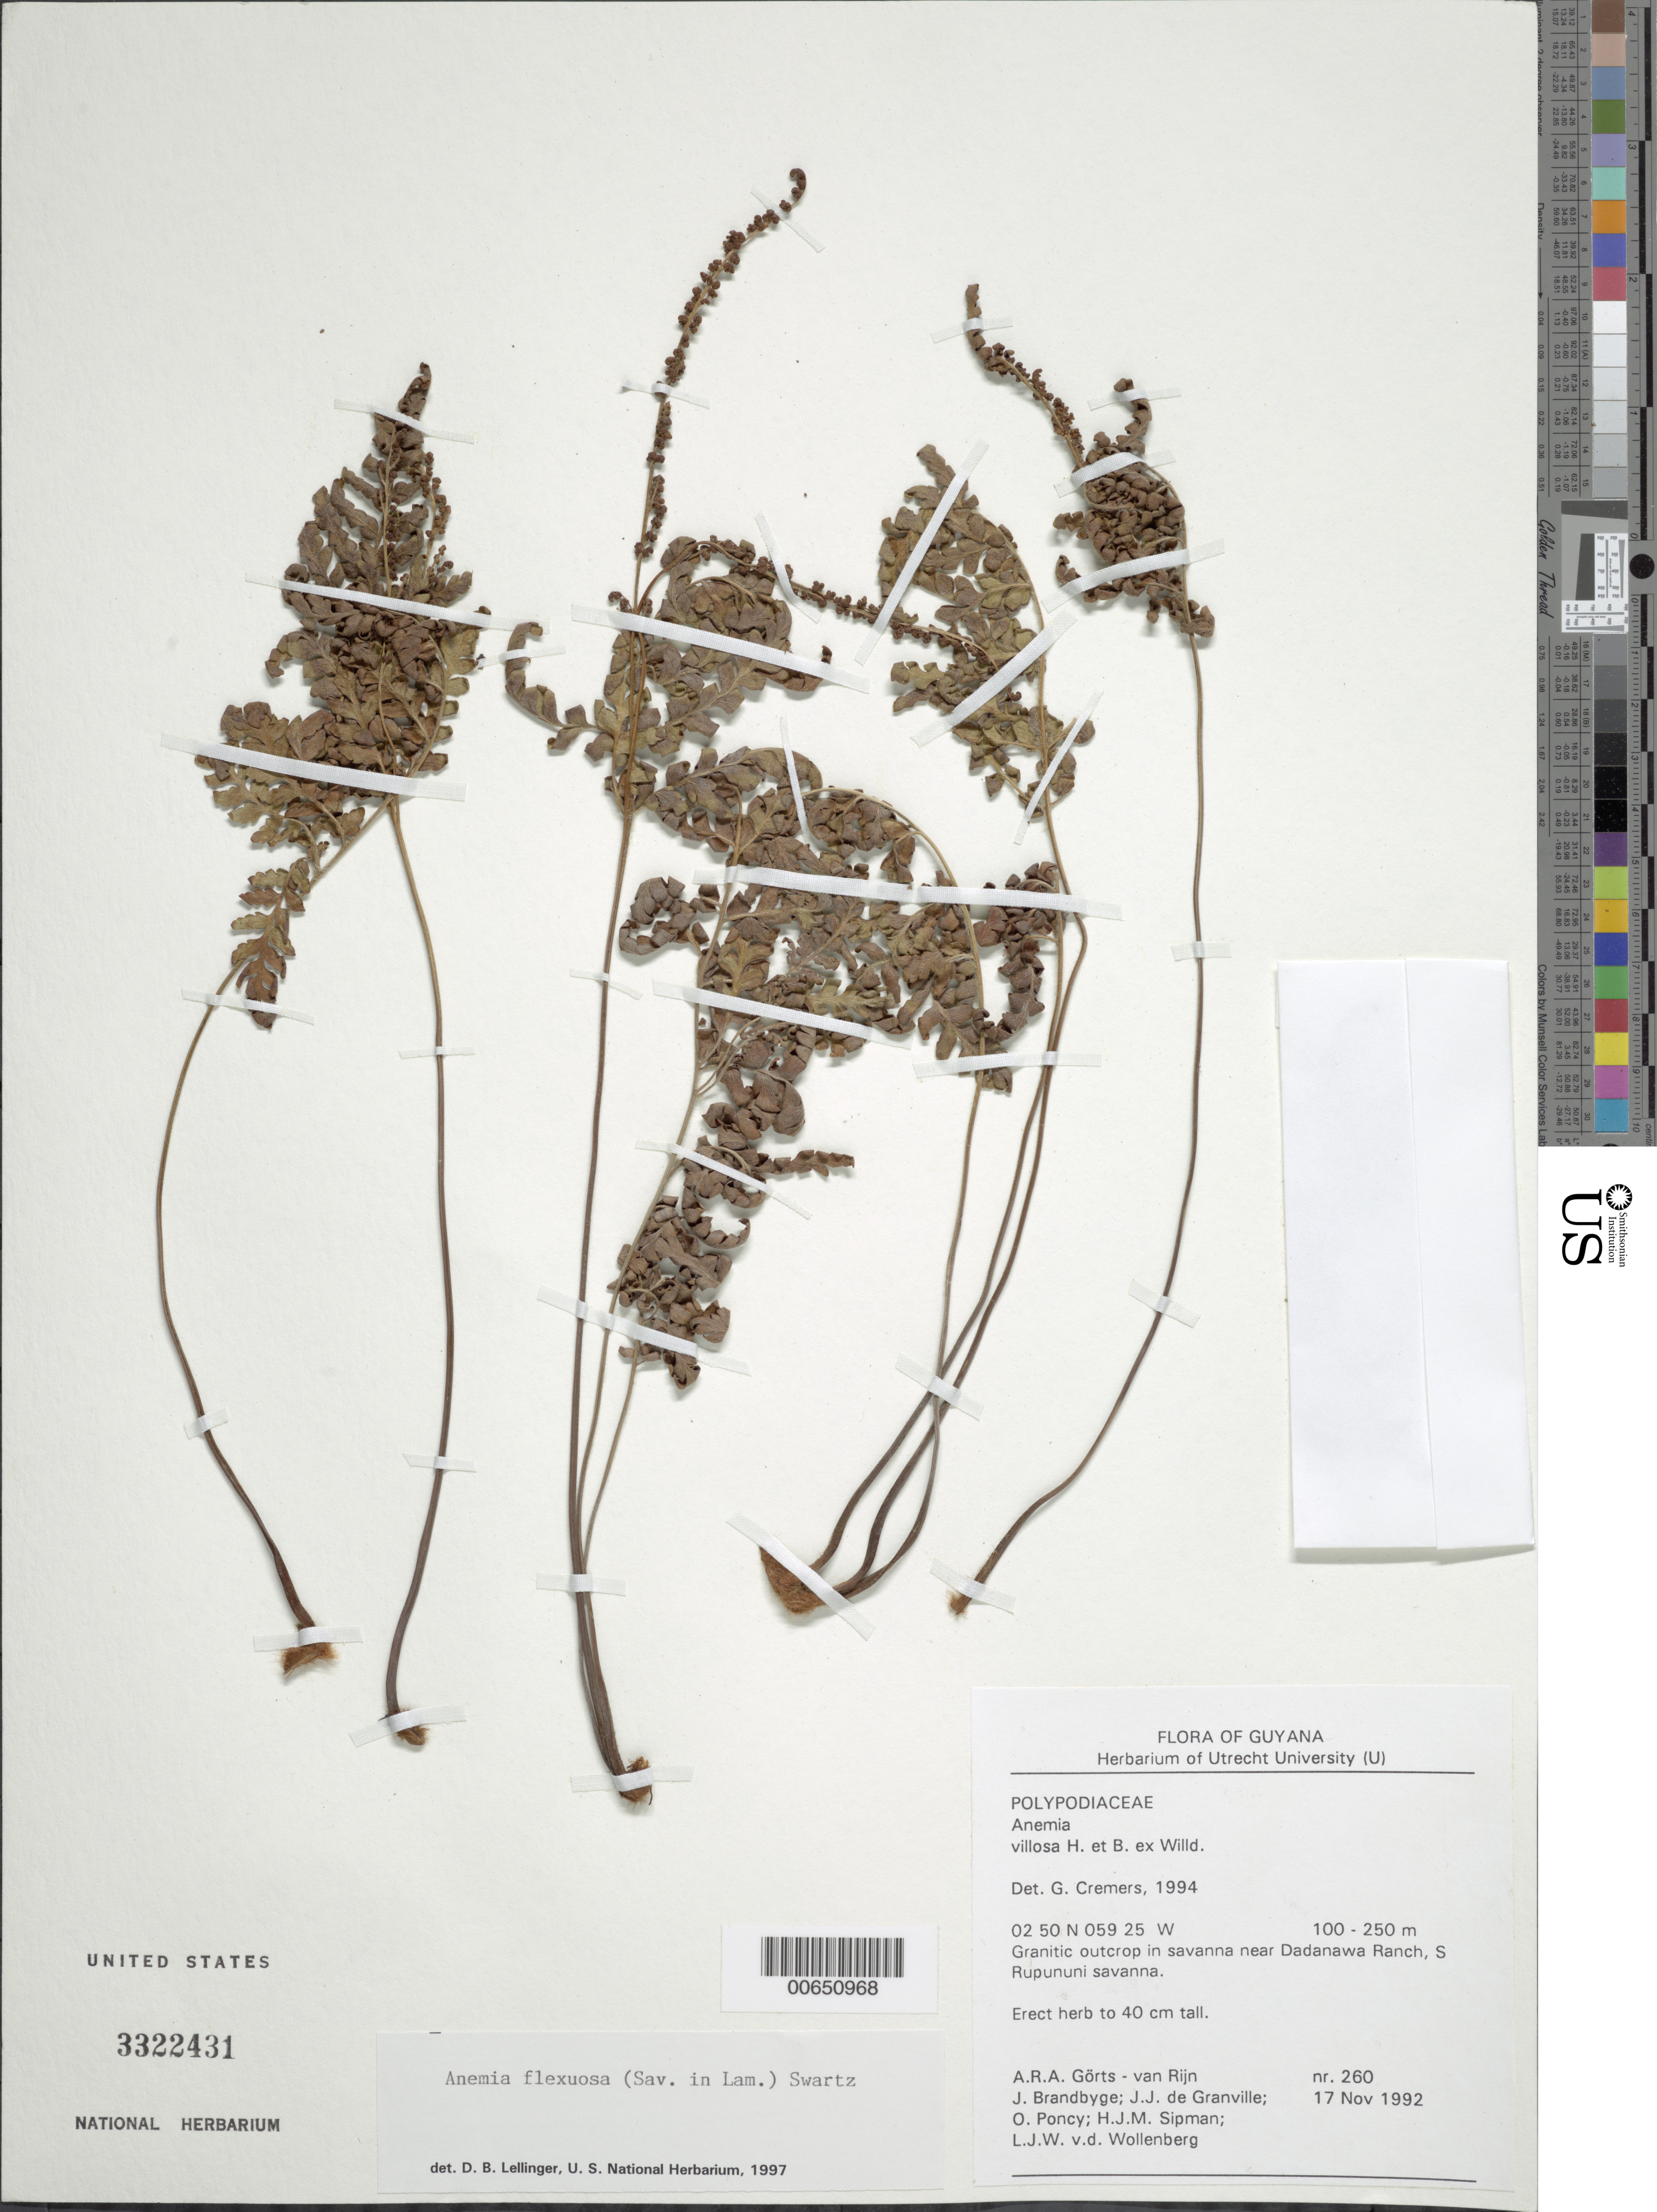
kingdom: Plantae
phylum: Tracheophyta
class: Polypodiopsida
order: Schizaeales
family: Anemiaceae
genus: Anemia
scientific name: Anemia flexuosa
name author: (Savigny) Sw.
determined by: Cremers, Georges A.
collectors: A. .R. A. Görts-van Rijn, J. Brandbyge, J.-J. de Granville, O. Poncy, H. J. M. Sipman & L. van der Wollenberg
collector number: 260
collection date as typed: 17-Nov-92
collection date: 1992-11-17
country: Guyana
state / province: U. Takutu-U. Essequibo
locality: Dadanawa Ranch, vic. Mt. Tawatawun, S. Rupununi Savanna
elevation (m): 100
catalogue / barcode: US 3322431